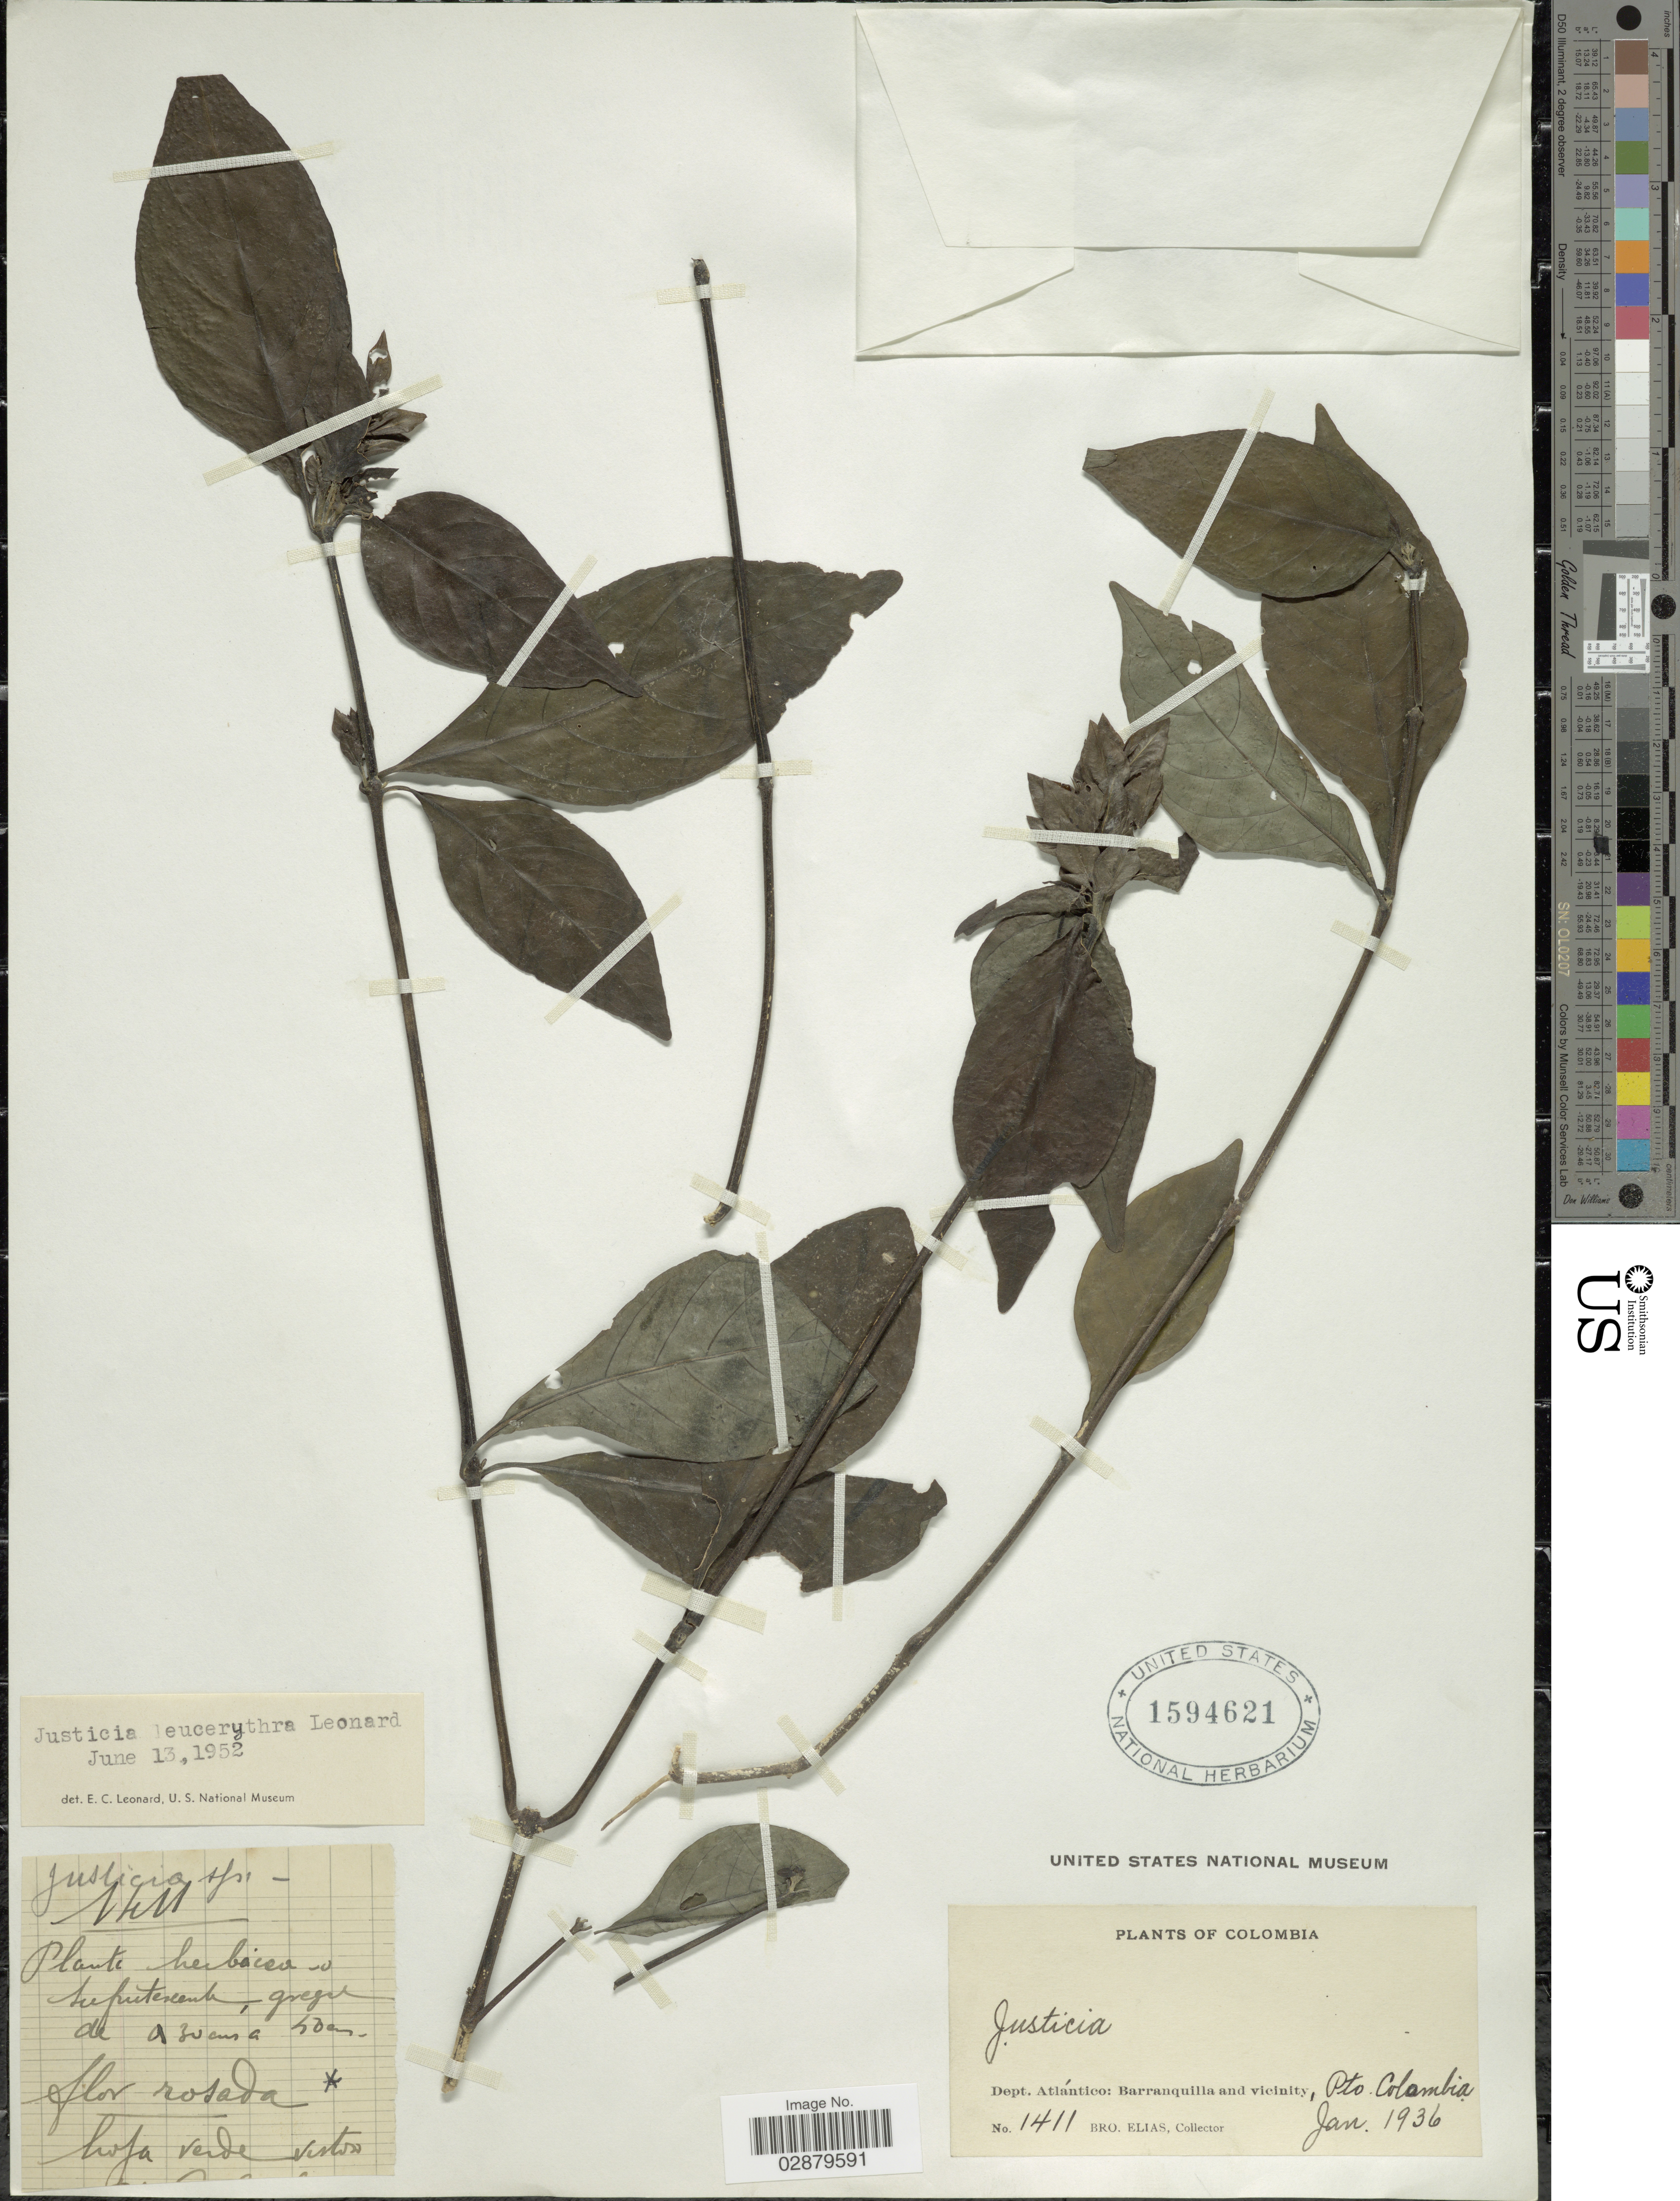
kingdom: Plantae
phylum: Tracheophyta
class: Magnoliopsida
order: Lamiales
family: Acanthaceae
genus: Justicia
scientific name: Justicia leucerythra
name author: Leonard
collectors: Bro. Elias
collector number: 1411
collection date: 1936-01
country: Colombia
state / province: Atlántico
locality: Dept. Atlántico: Barranquilla and vicinity. Pto. Colombia.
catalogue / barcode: US 1594621